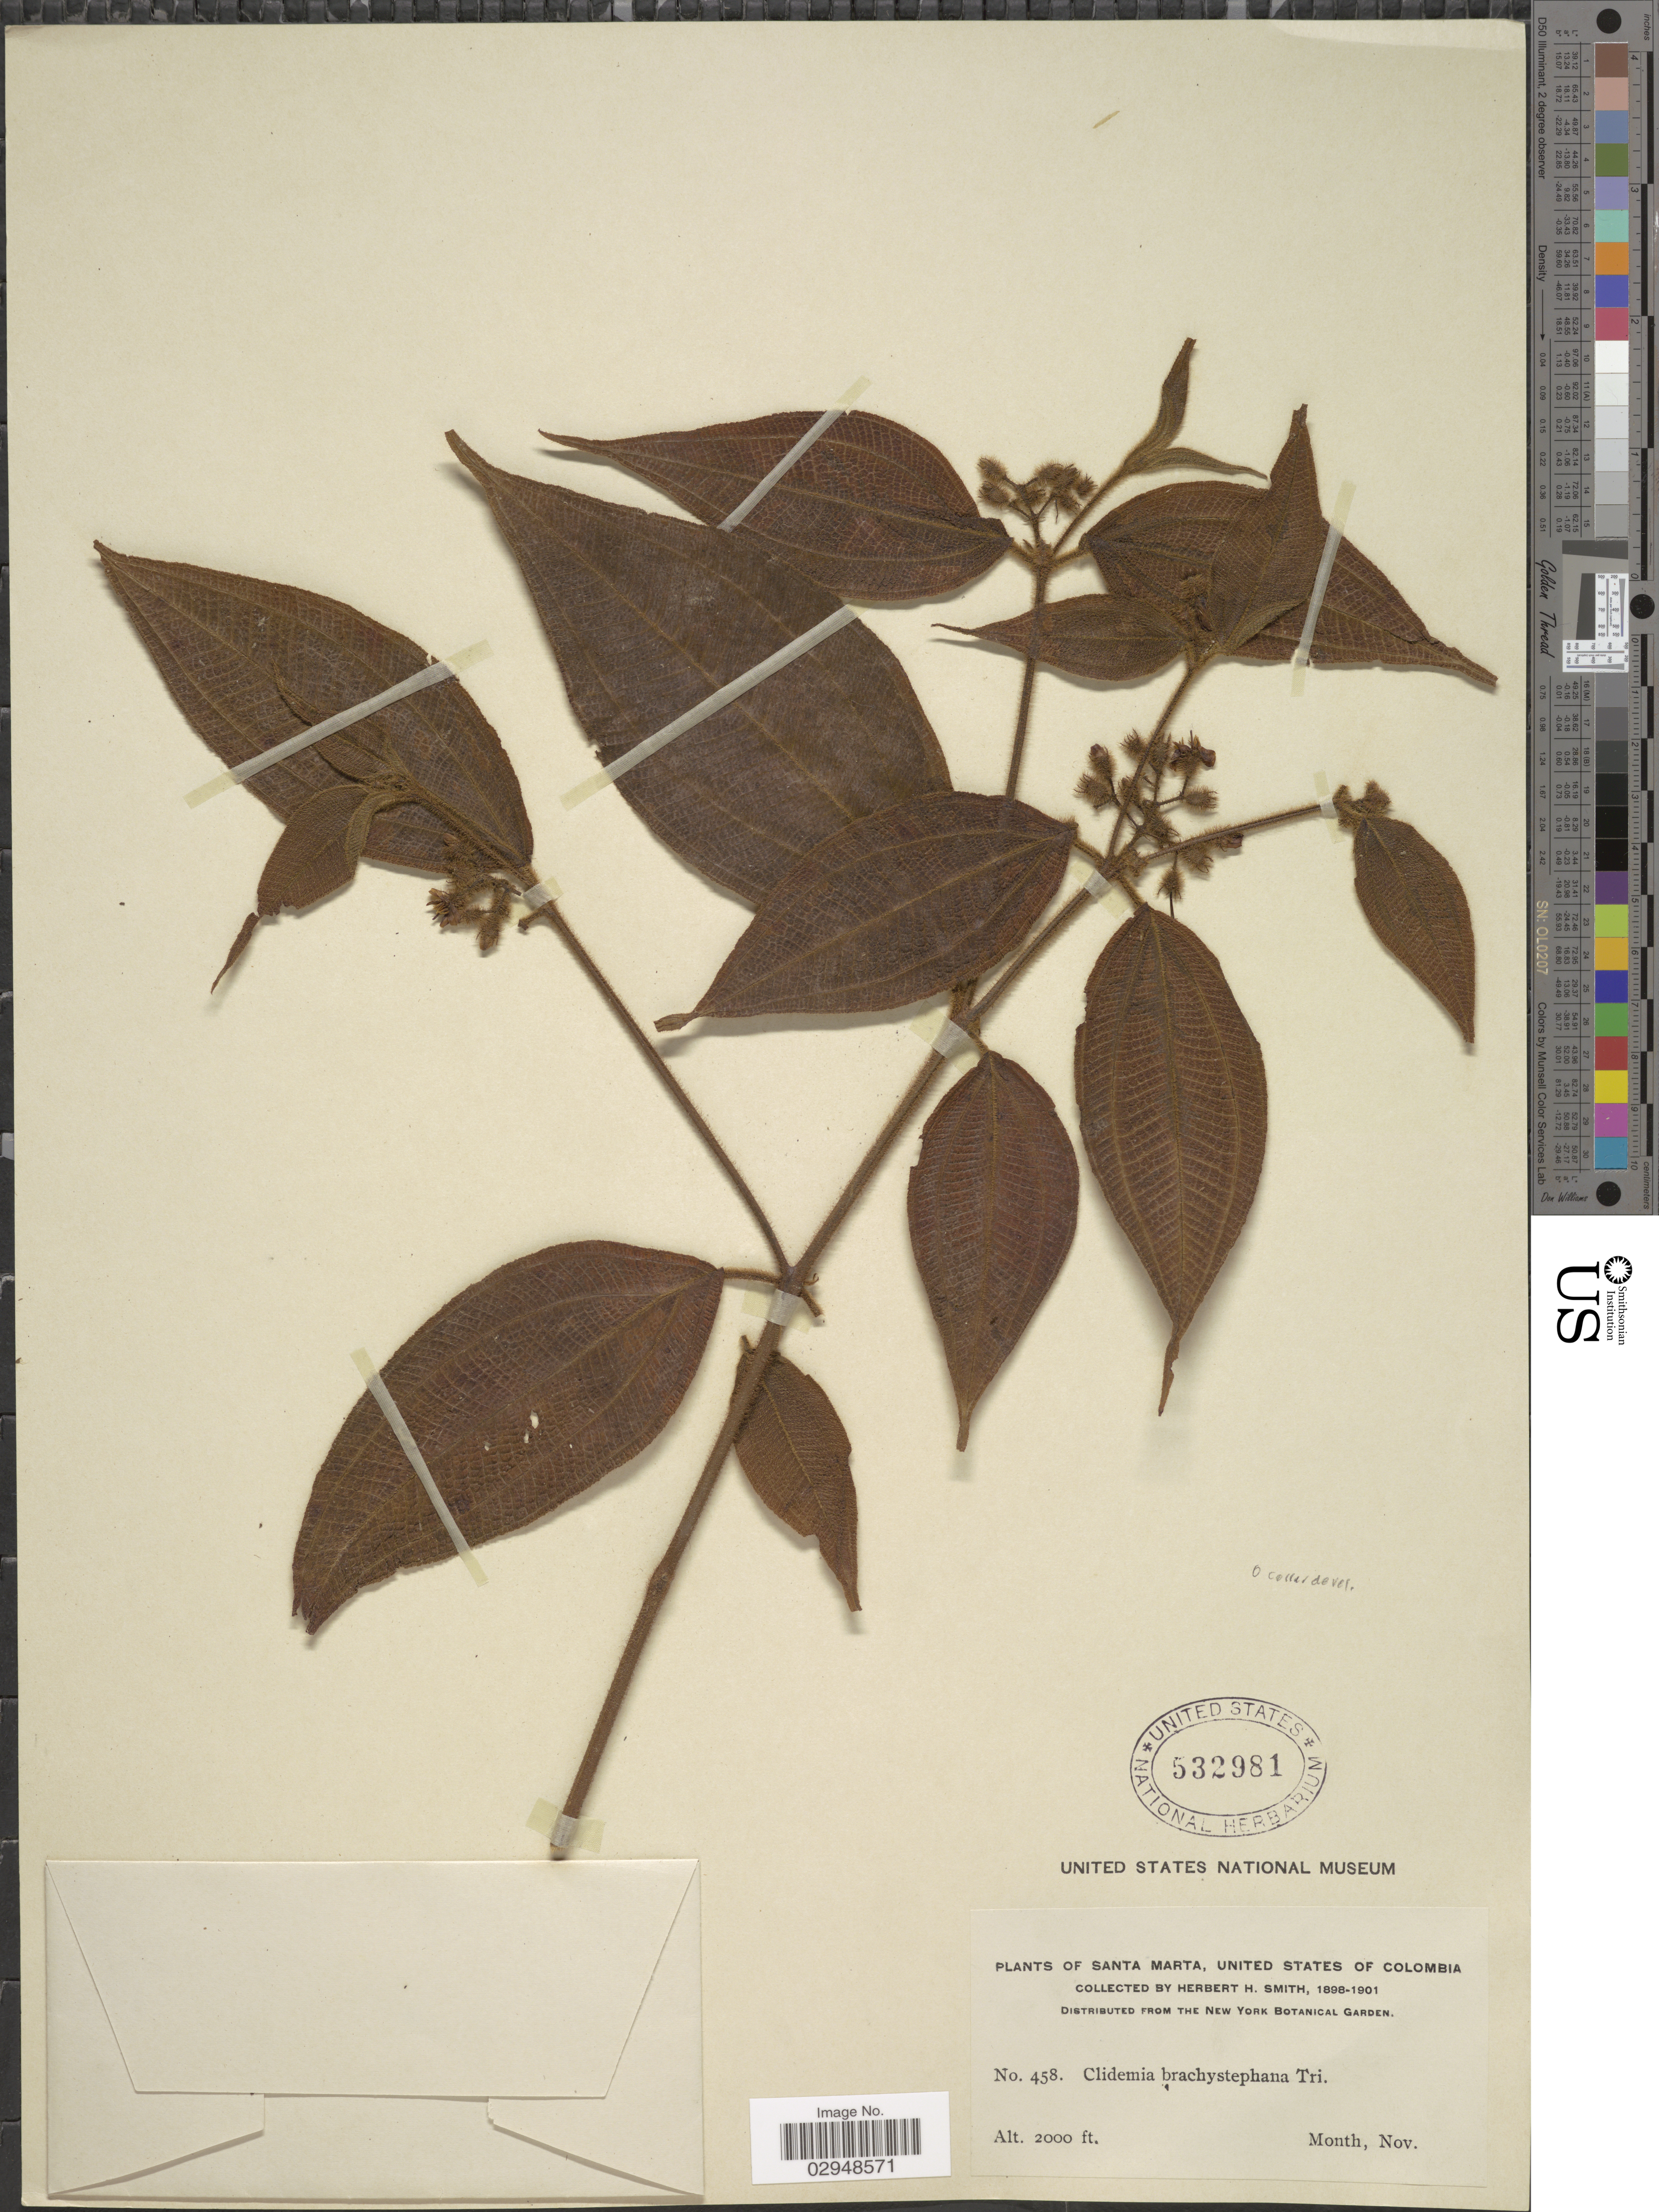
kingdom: Plantae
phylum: Tracheophyta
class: Magnoliopsida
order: Myrtales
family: Melastomataceae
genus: Clidemia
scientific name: Clidemia brachystephana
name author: (Naudin) Triana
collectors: Herbert H. Smith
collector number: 458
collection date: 1898-11/1901-11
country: Colombia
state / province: Magdalena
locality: Santa Marta, United States of Colombia.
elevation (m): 610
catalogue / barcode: US 532981